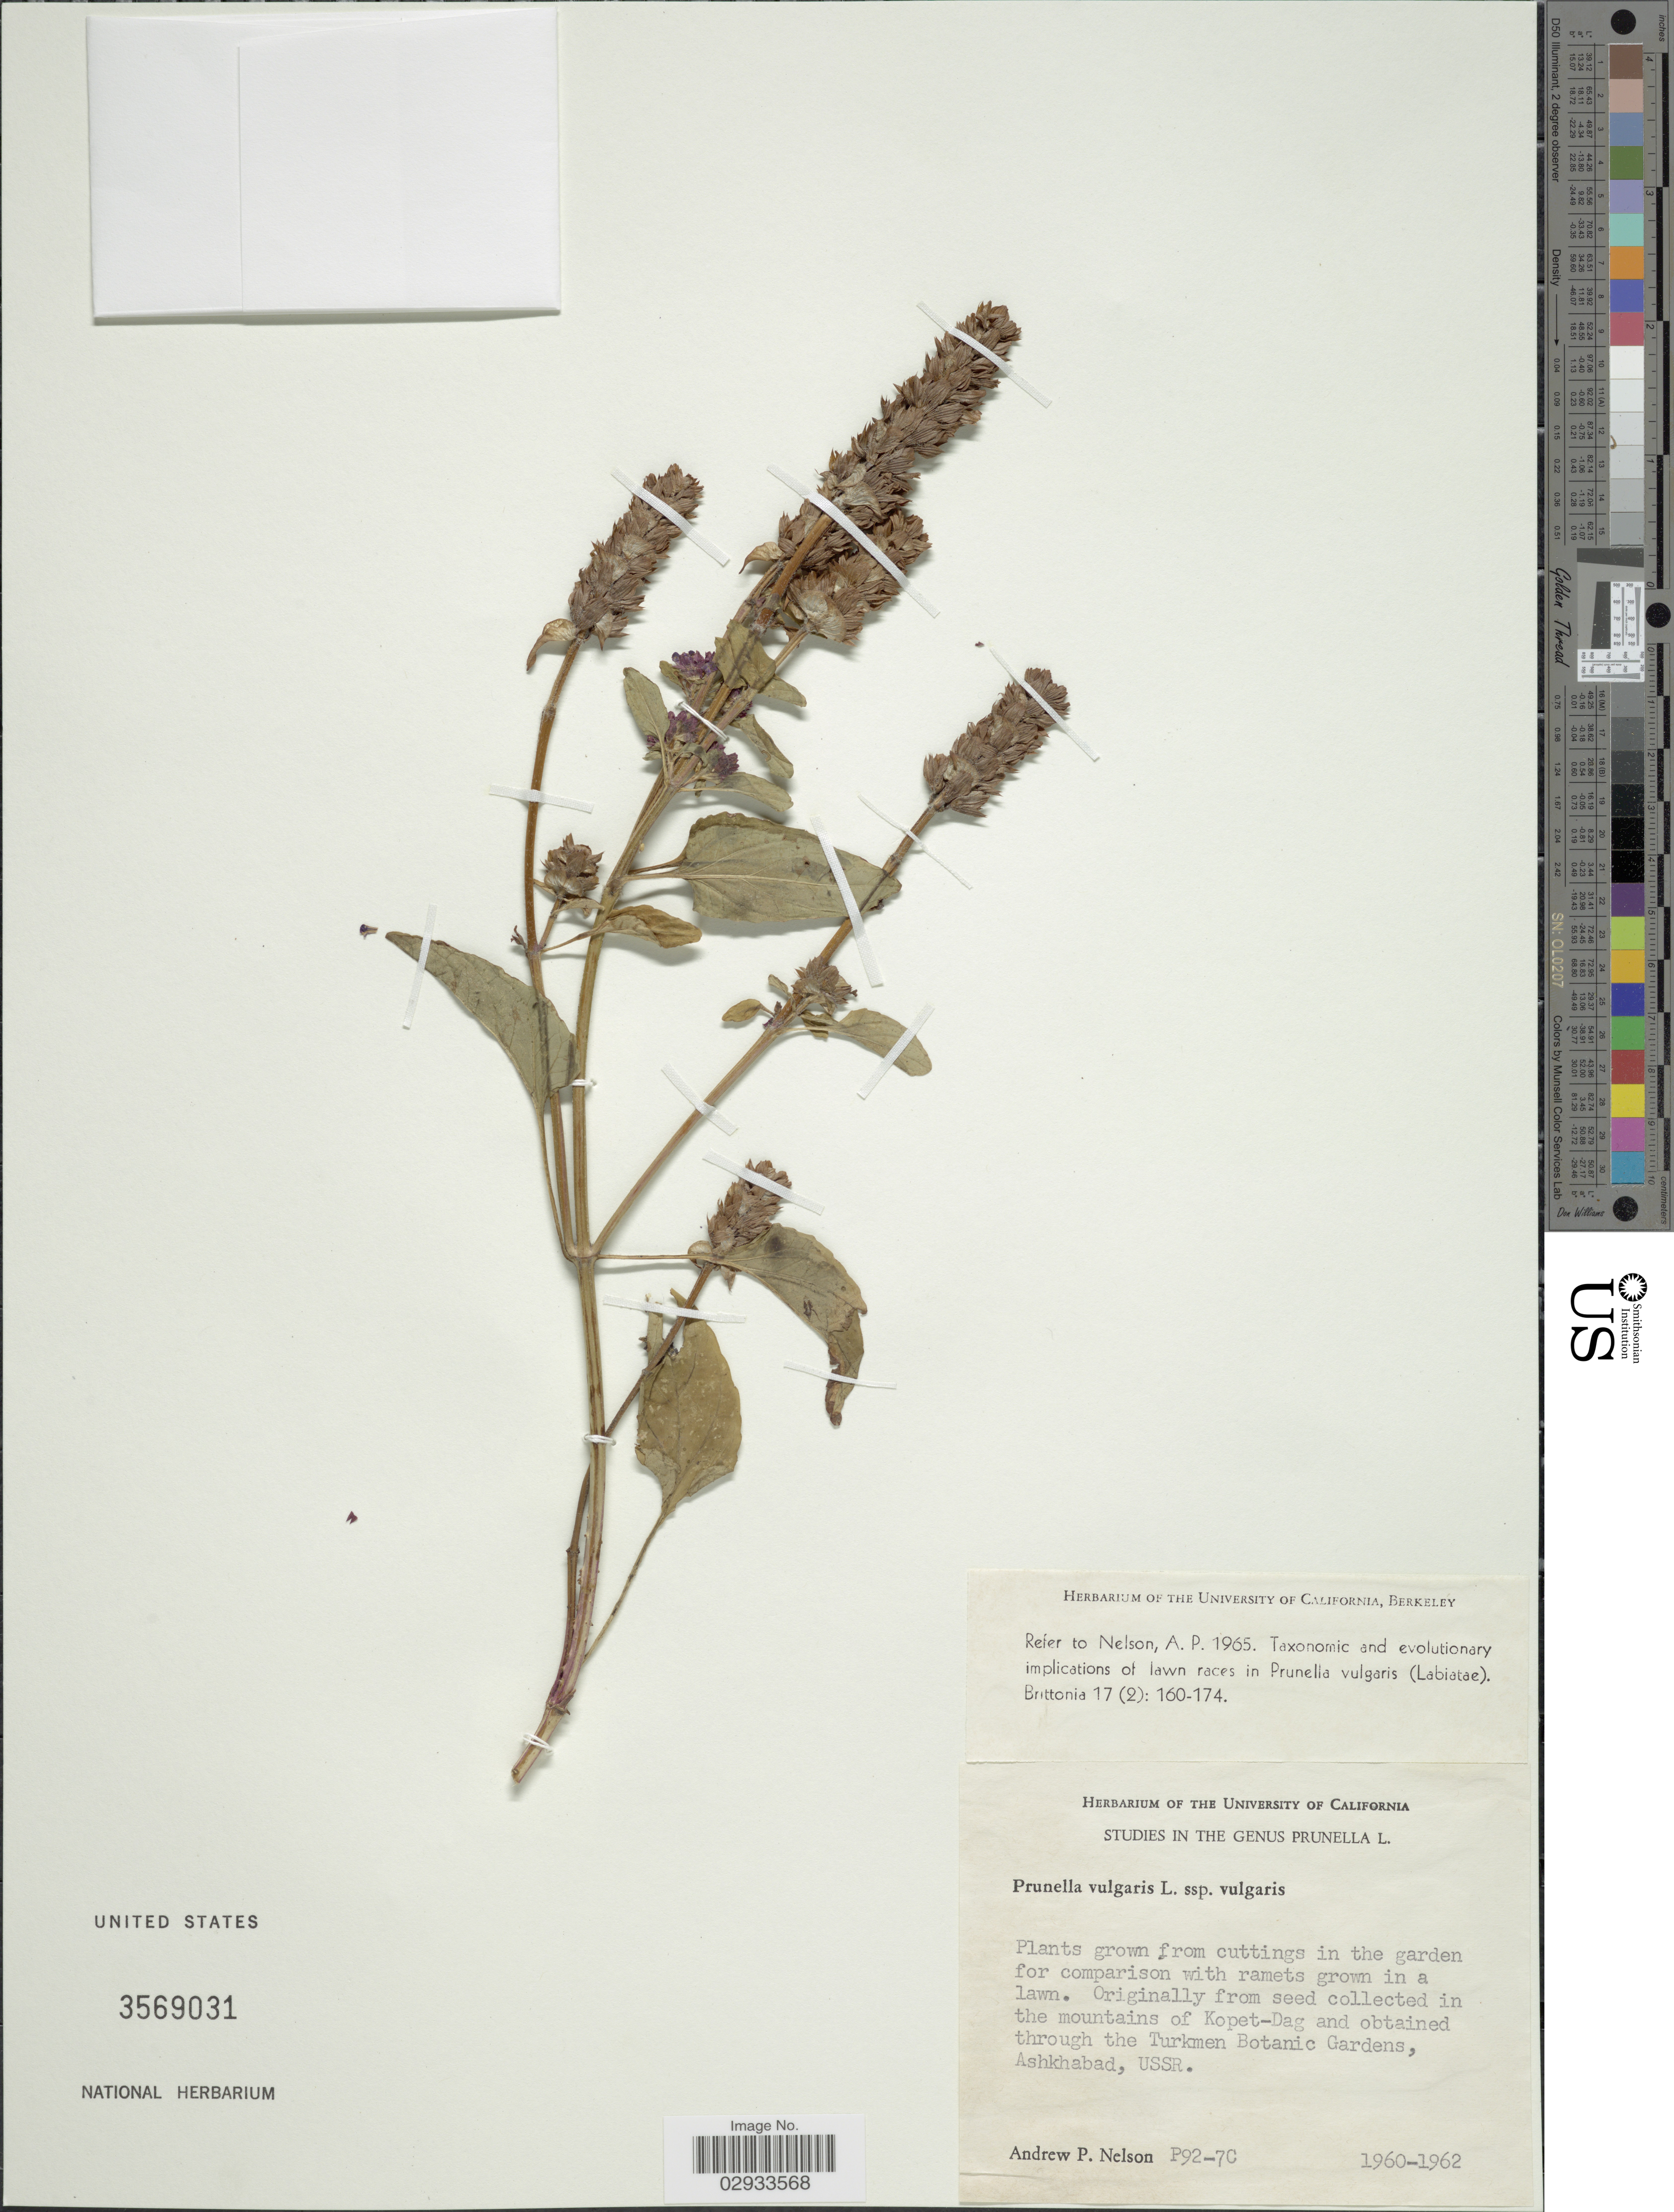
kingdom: Plantae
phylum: Tracheophyta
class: Magnoliopsida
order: Lamiales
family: Lamiaceae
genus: Prunella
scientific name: Prunella vulgaris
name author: L.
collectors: A. Nelson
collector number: P92-7C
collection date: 1960/1962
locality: Lawn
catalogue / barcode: US 3569031